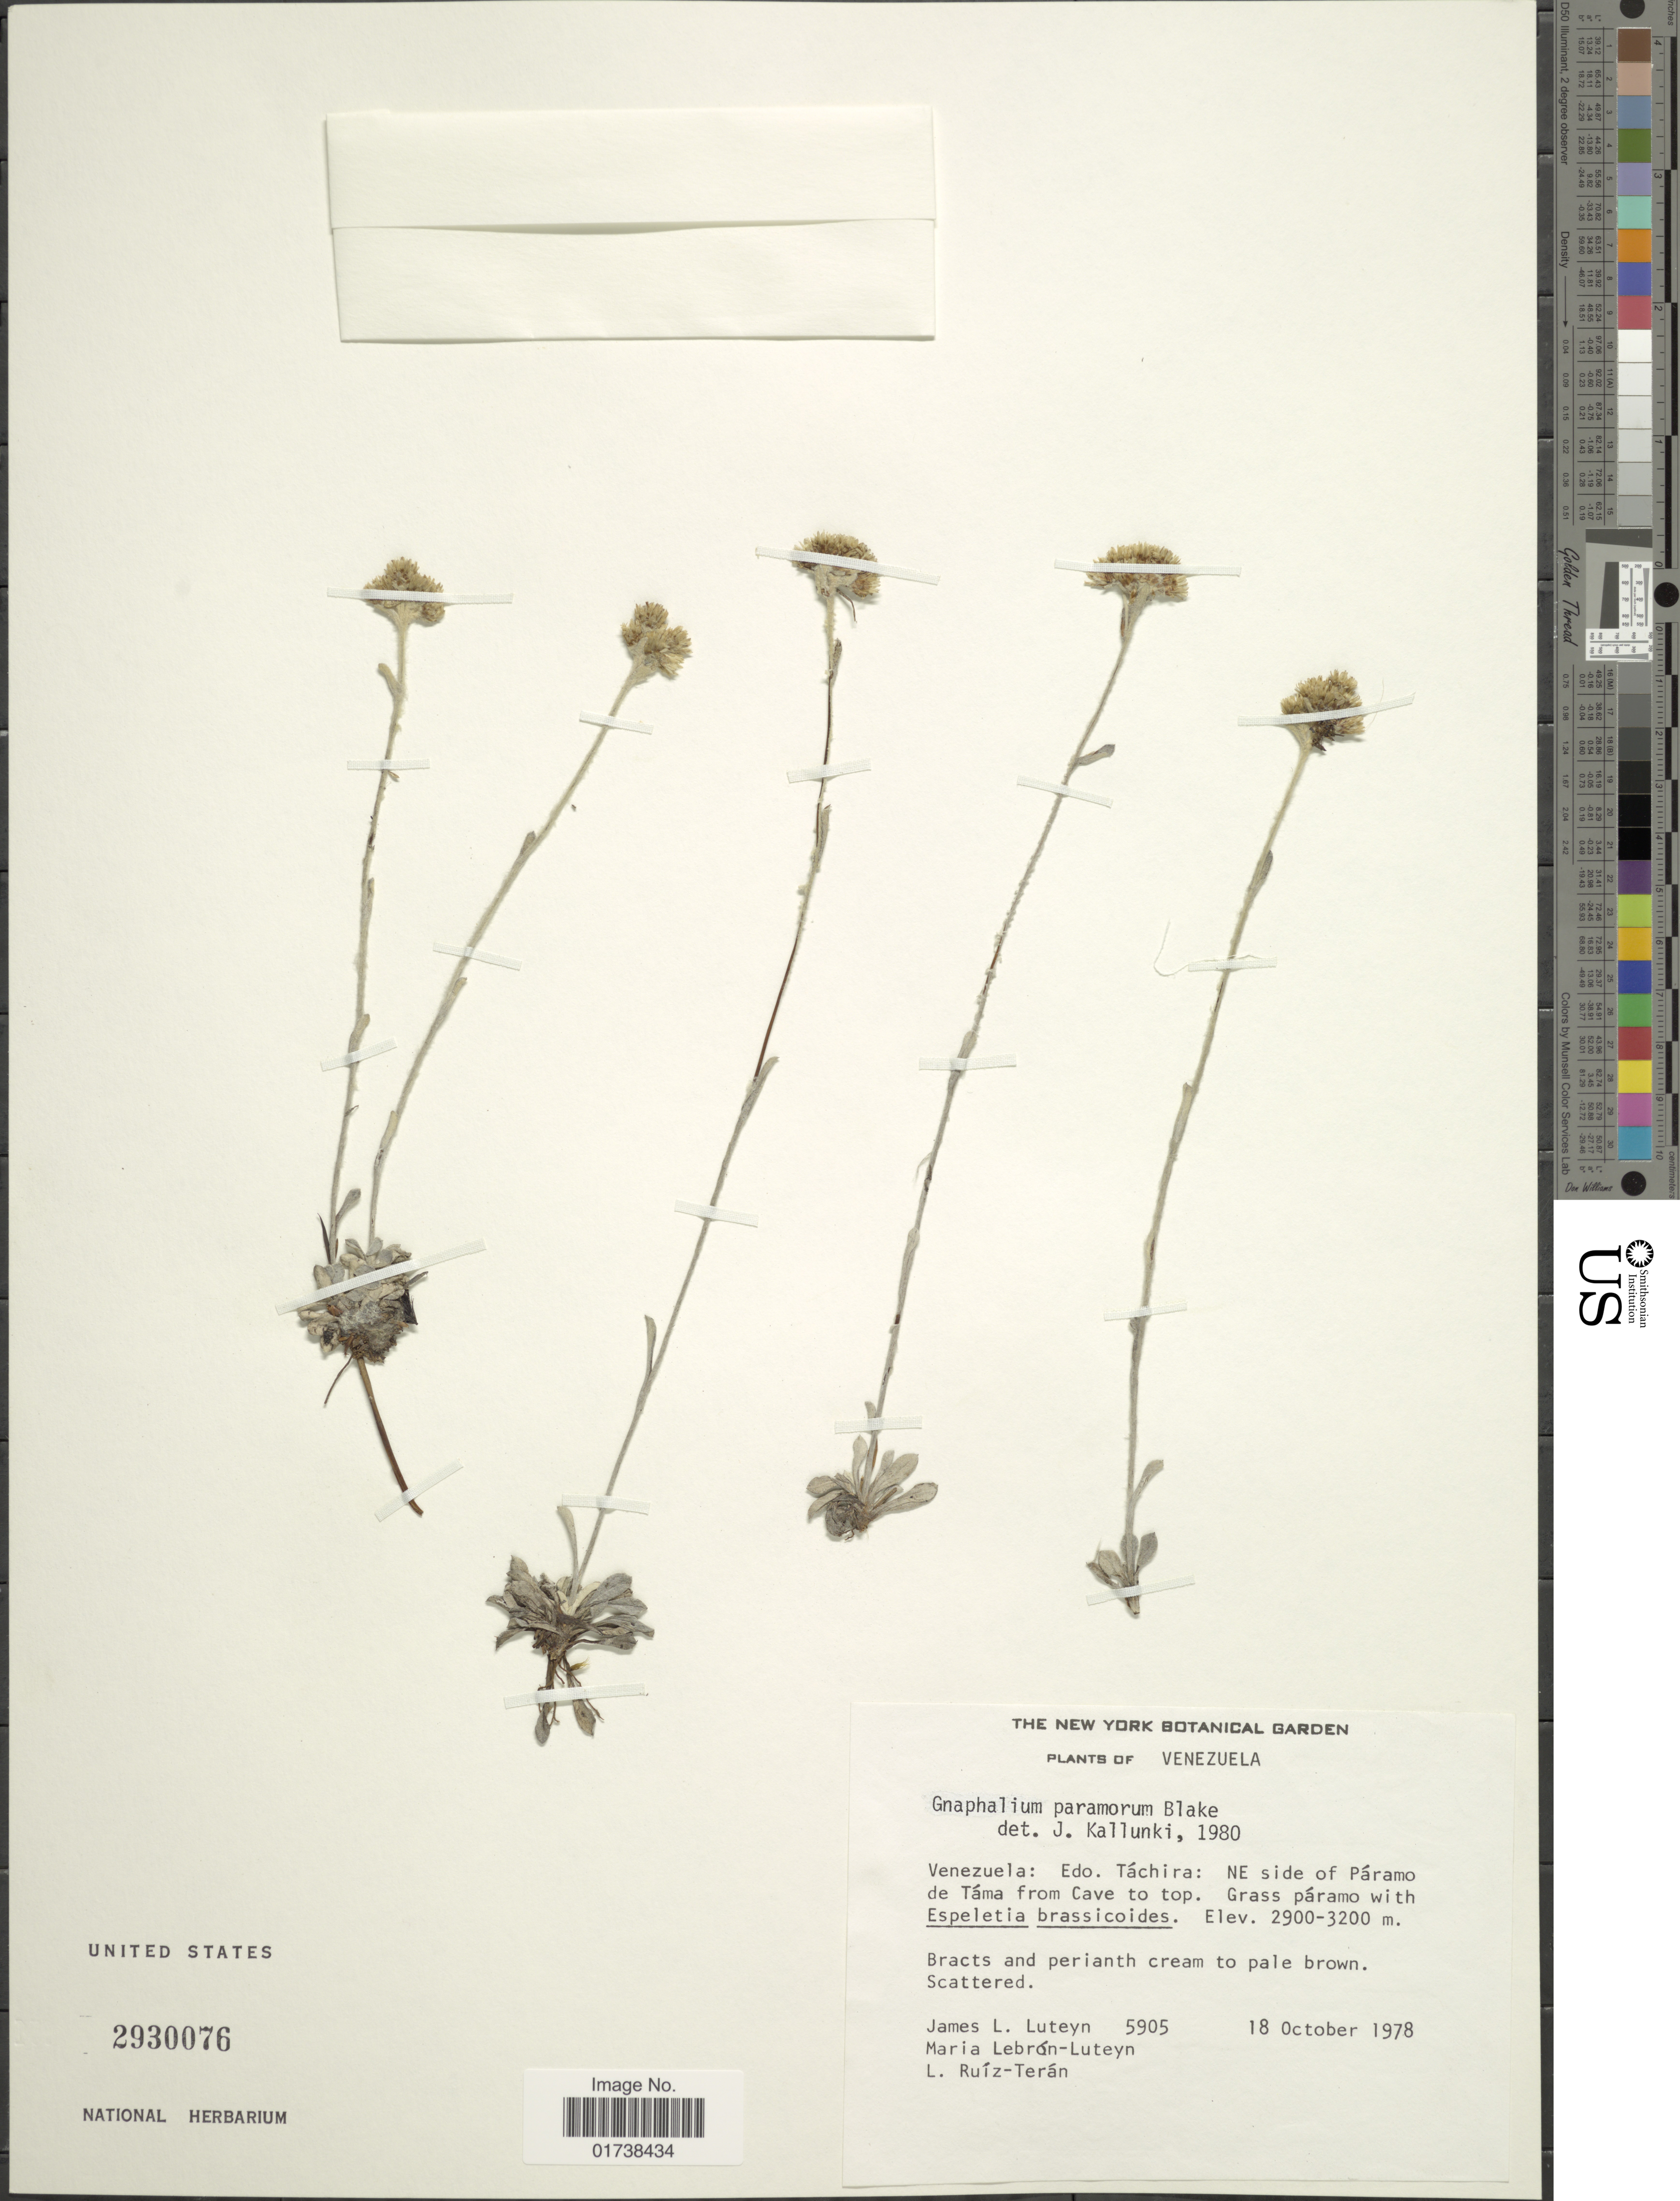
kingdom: Plantae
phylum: Tracheophyta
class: Magnoliopsida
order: Asterales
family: Asteraceae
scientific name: Orognaphalon paramorum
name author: (S.F. Blake) G.L. Nesom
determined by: Nesom, Guy L.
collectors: J. L. Luteyn, M. L. Lebrón-Luteyn & L. E. Ruíz-Terán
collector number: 5905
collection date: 1978-10-18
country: Venezuela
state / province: Tachira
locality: Edo. Tachira: NE side of Paramo de Tama from Cave to top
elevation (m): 2900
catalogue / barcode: US 2930076